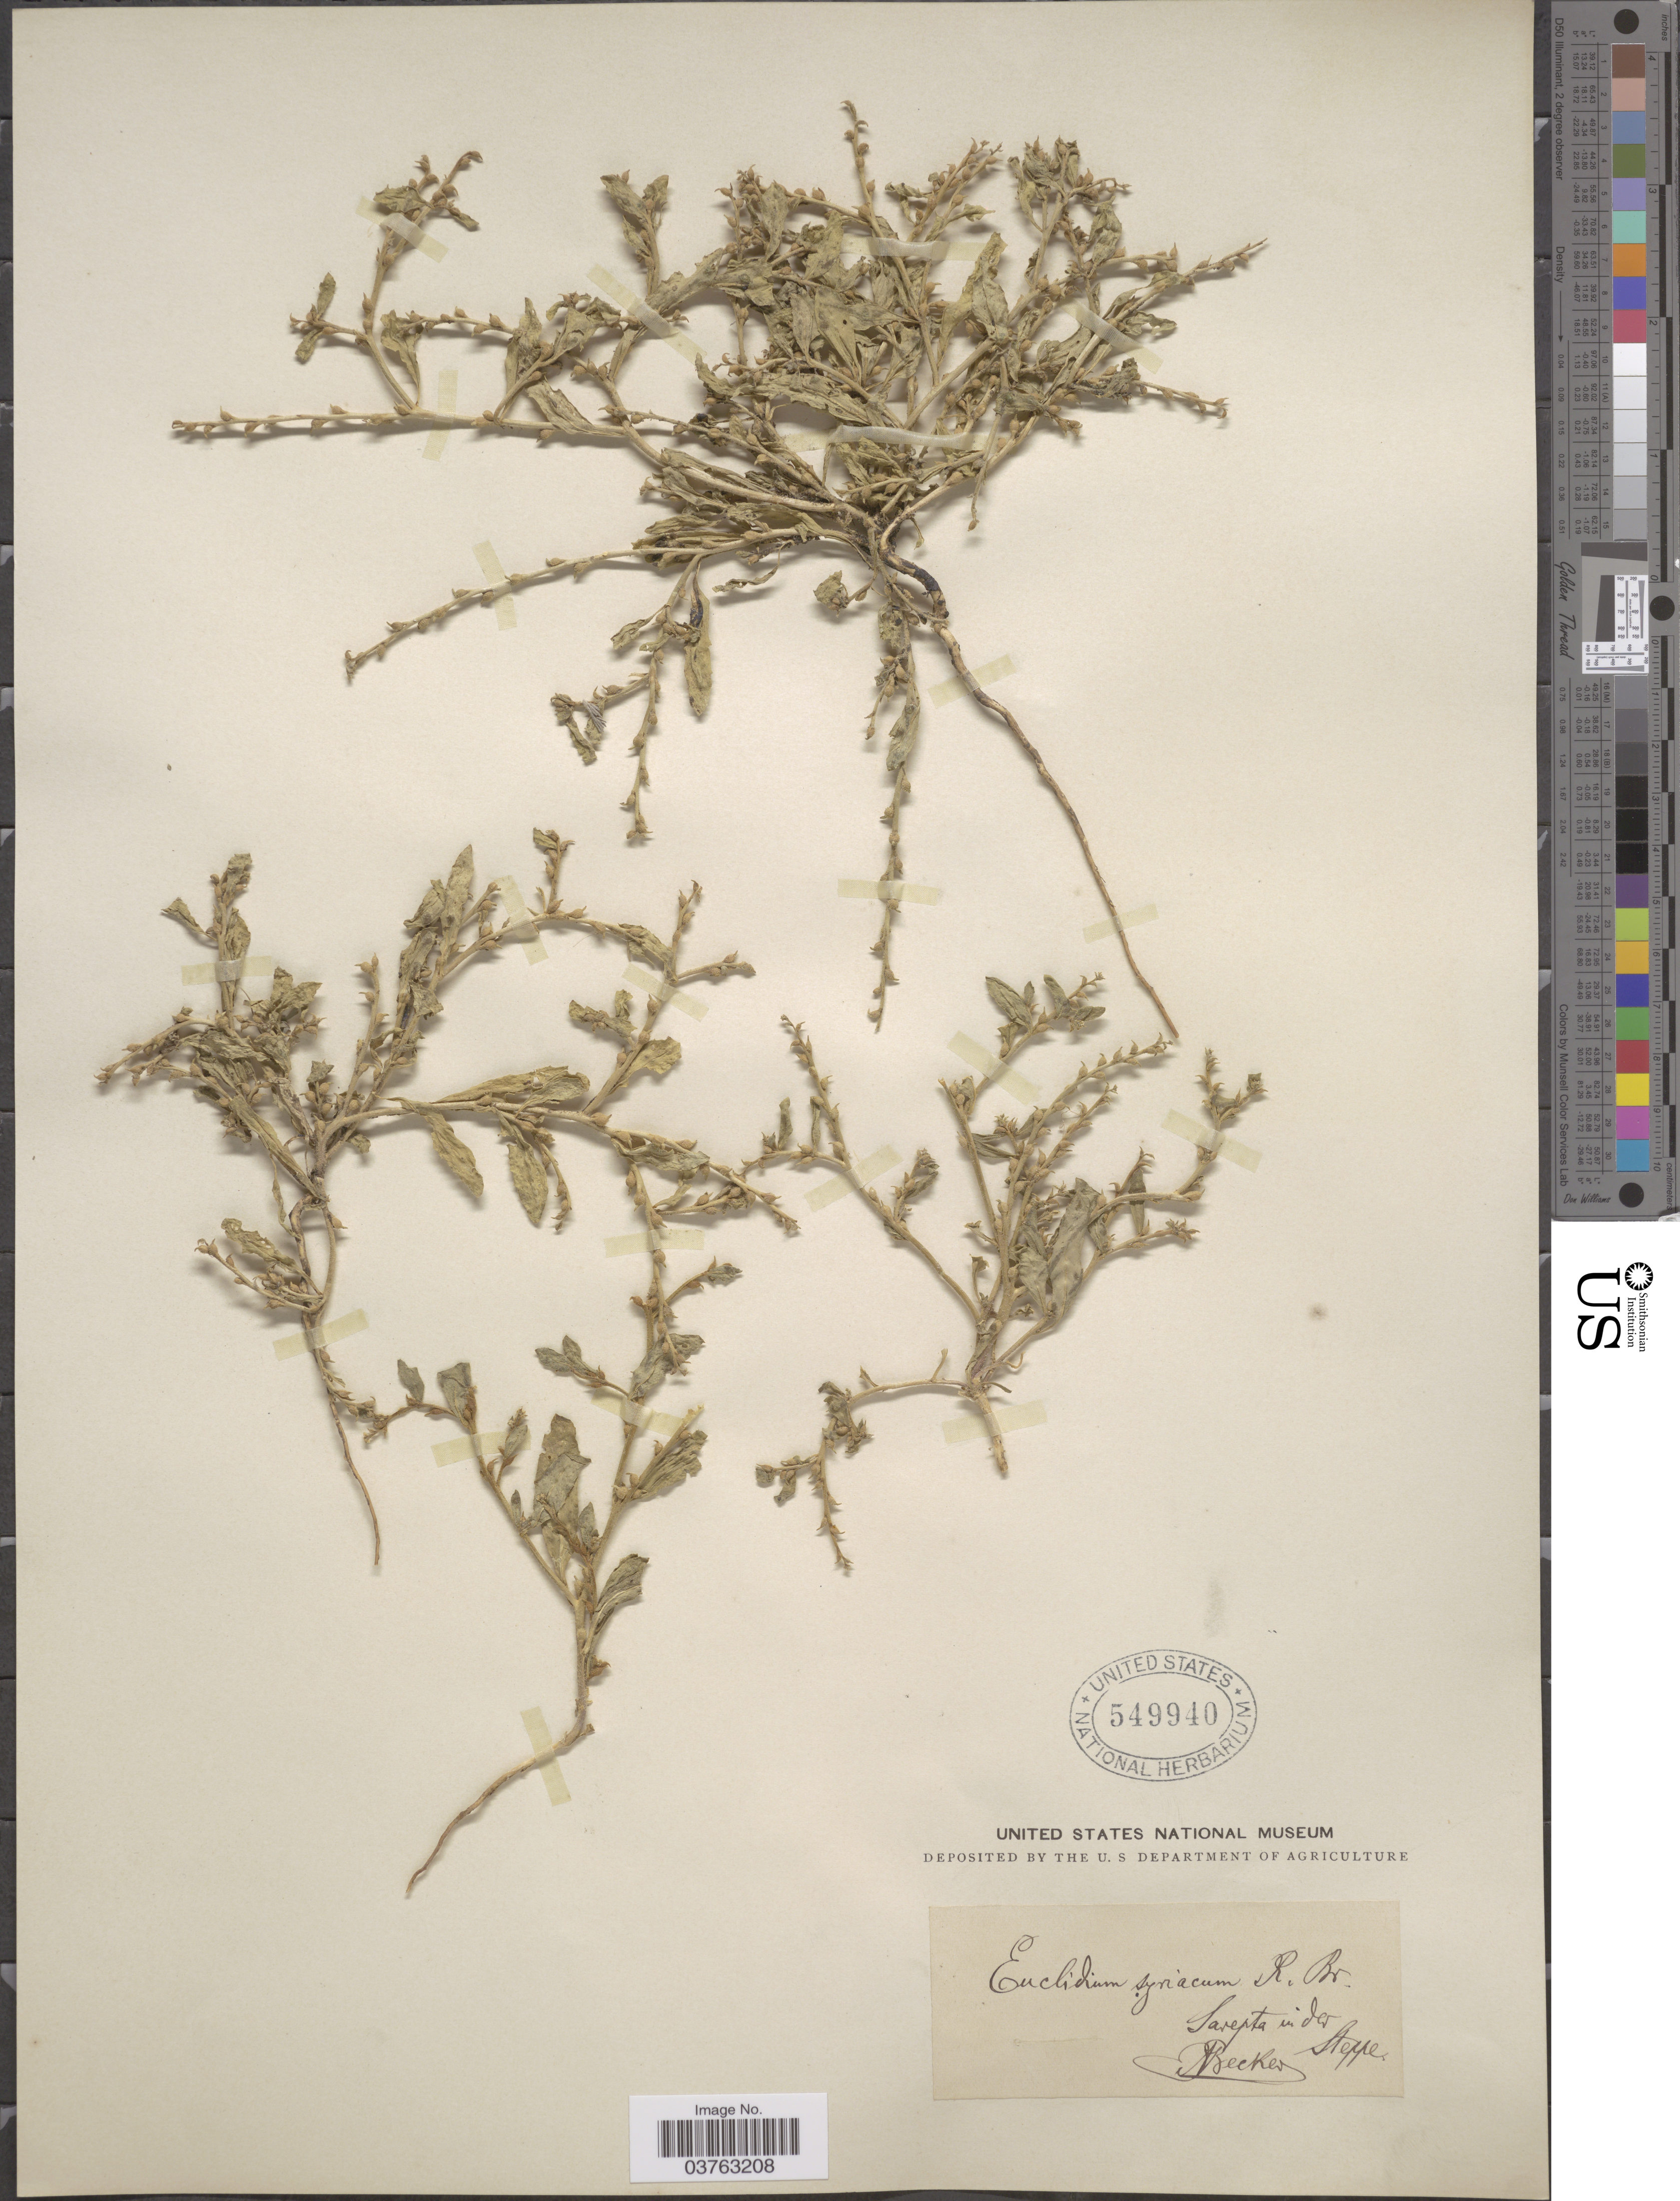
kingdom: Plantae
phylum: Tracheophyta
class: Magnoliopsida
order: Brassicales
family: Brassicaceae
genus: Euclidium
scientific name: Euclidium syriacum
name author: (L.) W.T. Aiton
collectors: A. Becker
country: Russian Federation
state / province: Volgograd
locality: Sarepta in des Steppe.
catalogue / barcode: US 549940